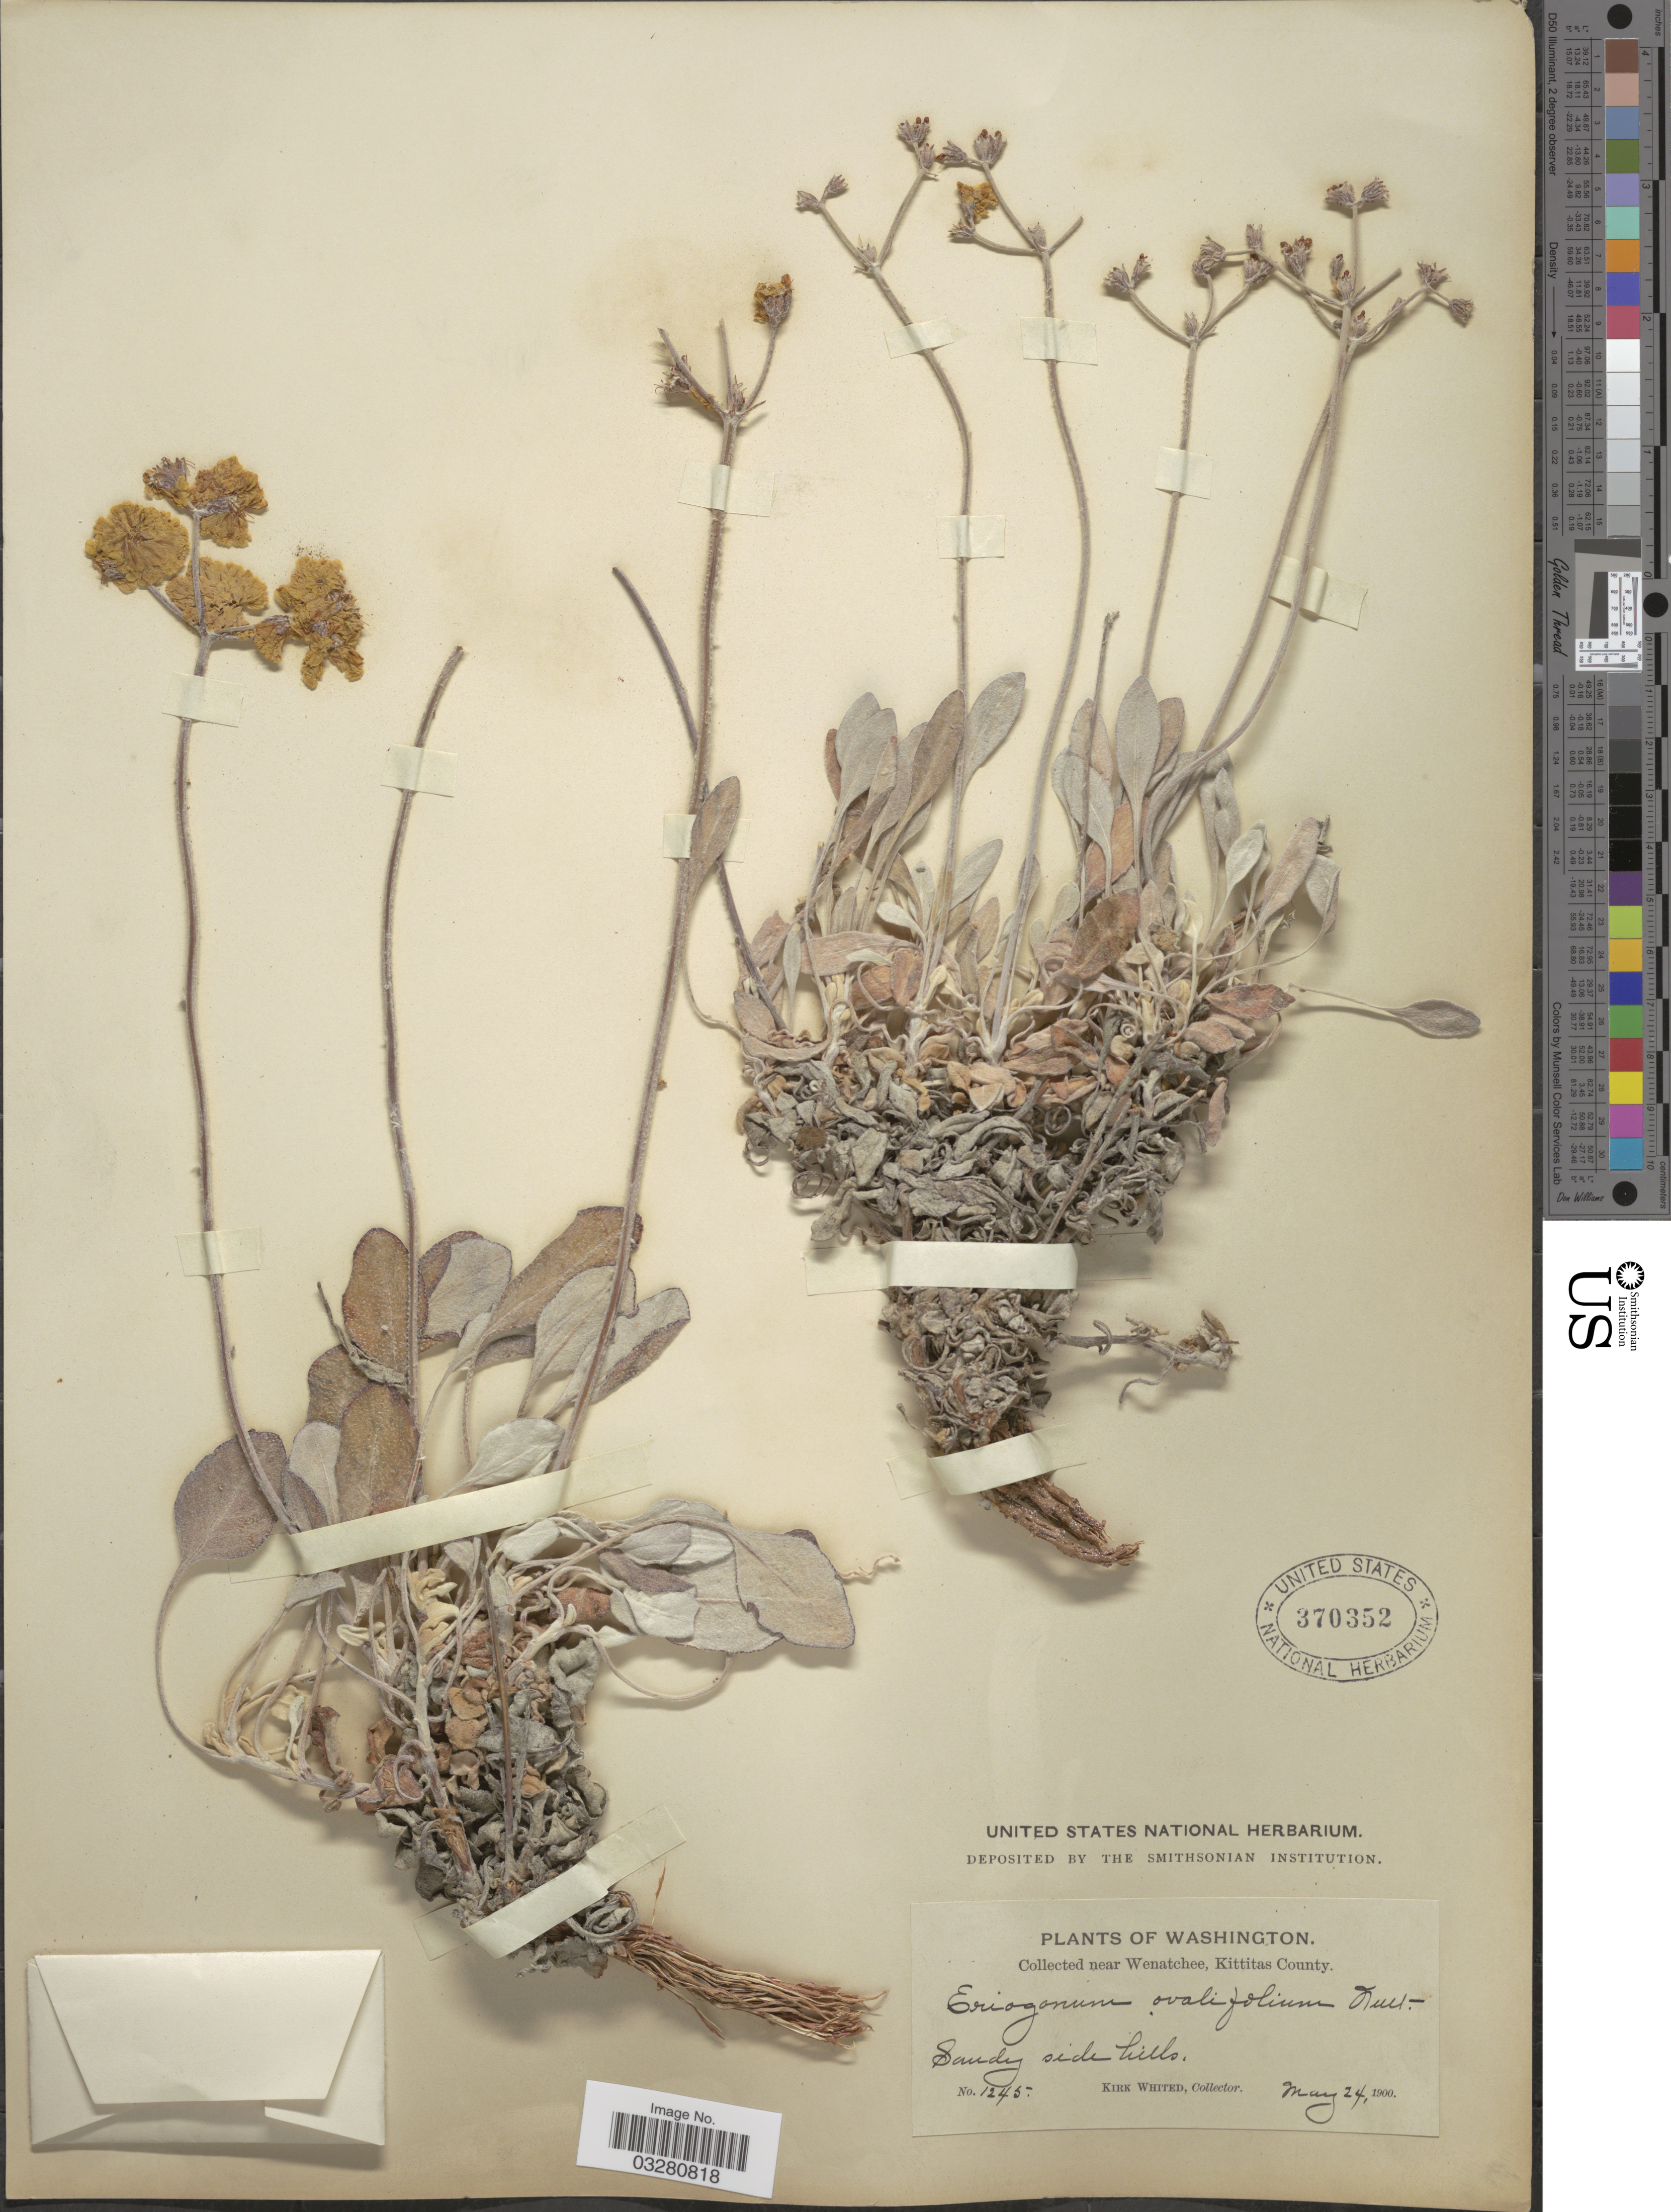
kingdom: Plantae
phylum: Tracheophyta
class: Magnoliopsida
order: Caryophyllales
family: Polygonaceae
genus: Eriogonum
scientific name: Eriogonum strictum subsp. anserinum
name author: (Greene) Munz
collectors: K. Whited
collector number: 1245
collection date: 1900-05-24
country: United States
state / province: Washington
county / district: Kittitas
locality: Near Wenatchee, Kittitas County. Sandy side hills.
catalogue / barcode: US 370352